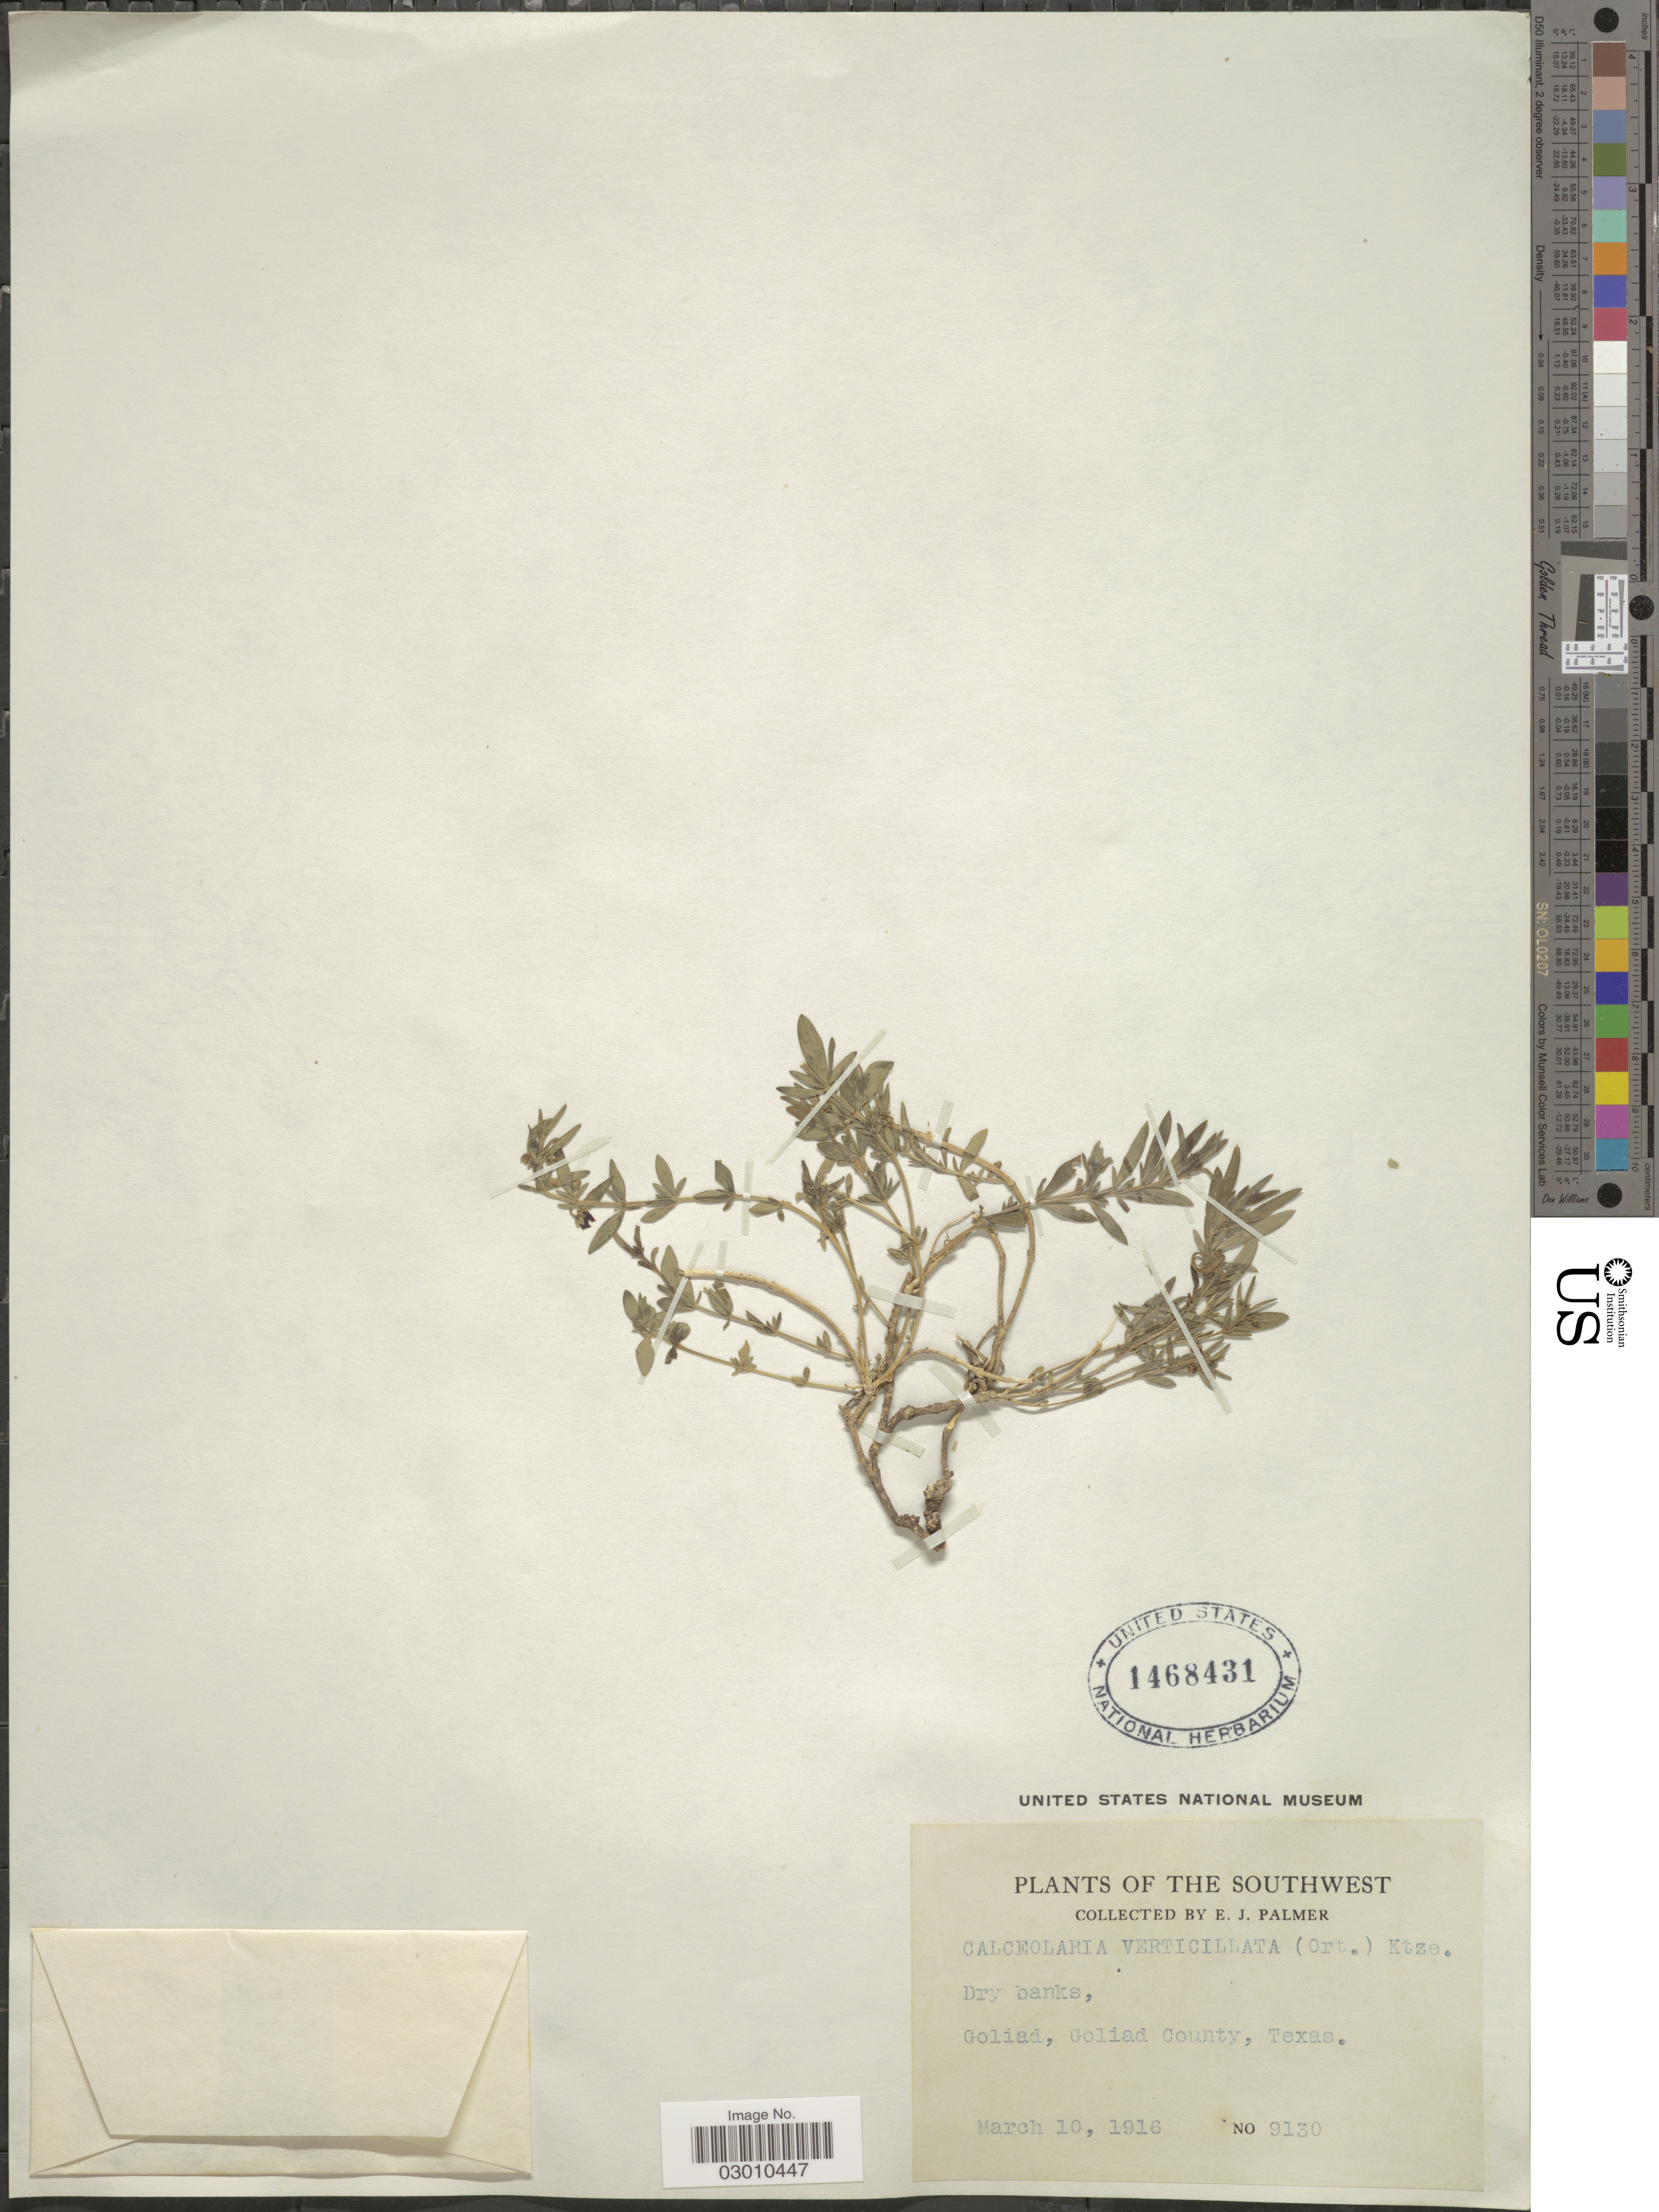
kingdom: Plantae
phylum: Tracheophyta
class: Magnoliopsida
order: Malpighiales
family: Violaceae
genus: Pombalia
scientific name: Pombalia verticillata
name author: (Ortega) Paula-Souza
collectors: E. J. Palmer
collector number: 9130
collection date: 1916-03-10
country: United States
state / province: Texas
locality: The Southwest. Goliad, Goliad County.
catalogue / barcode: US 1468431